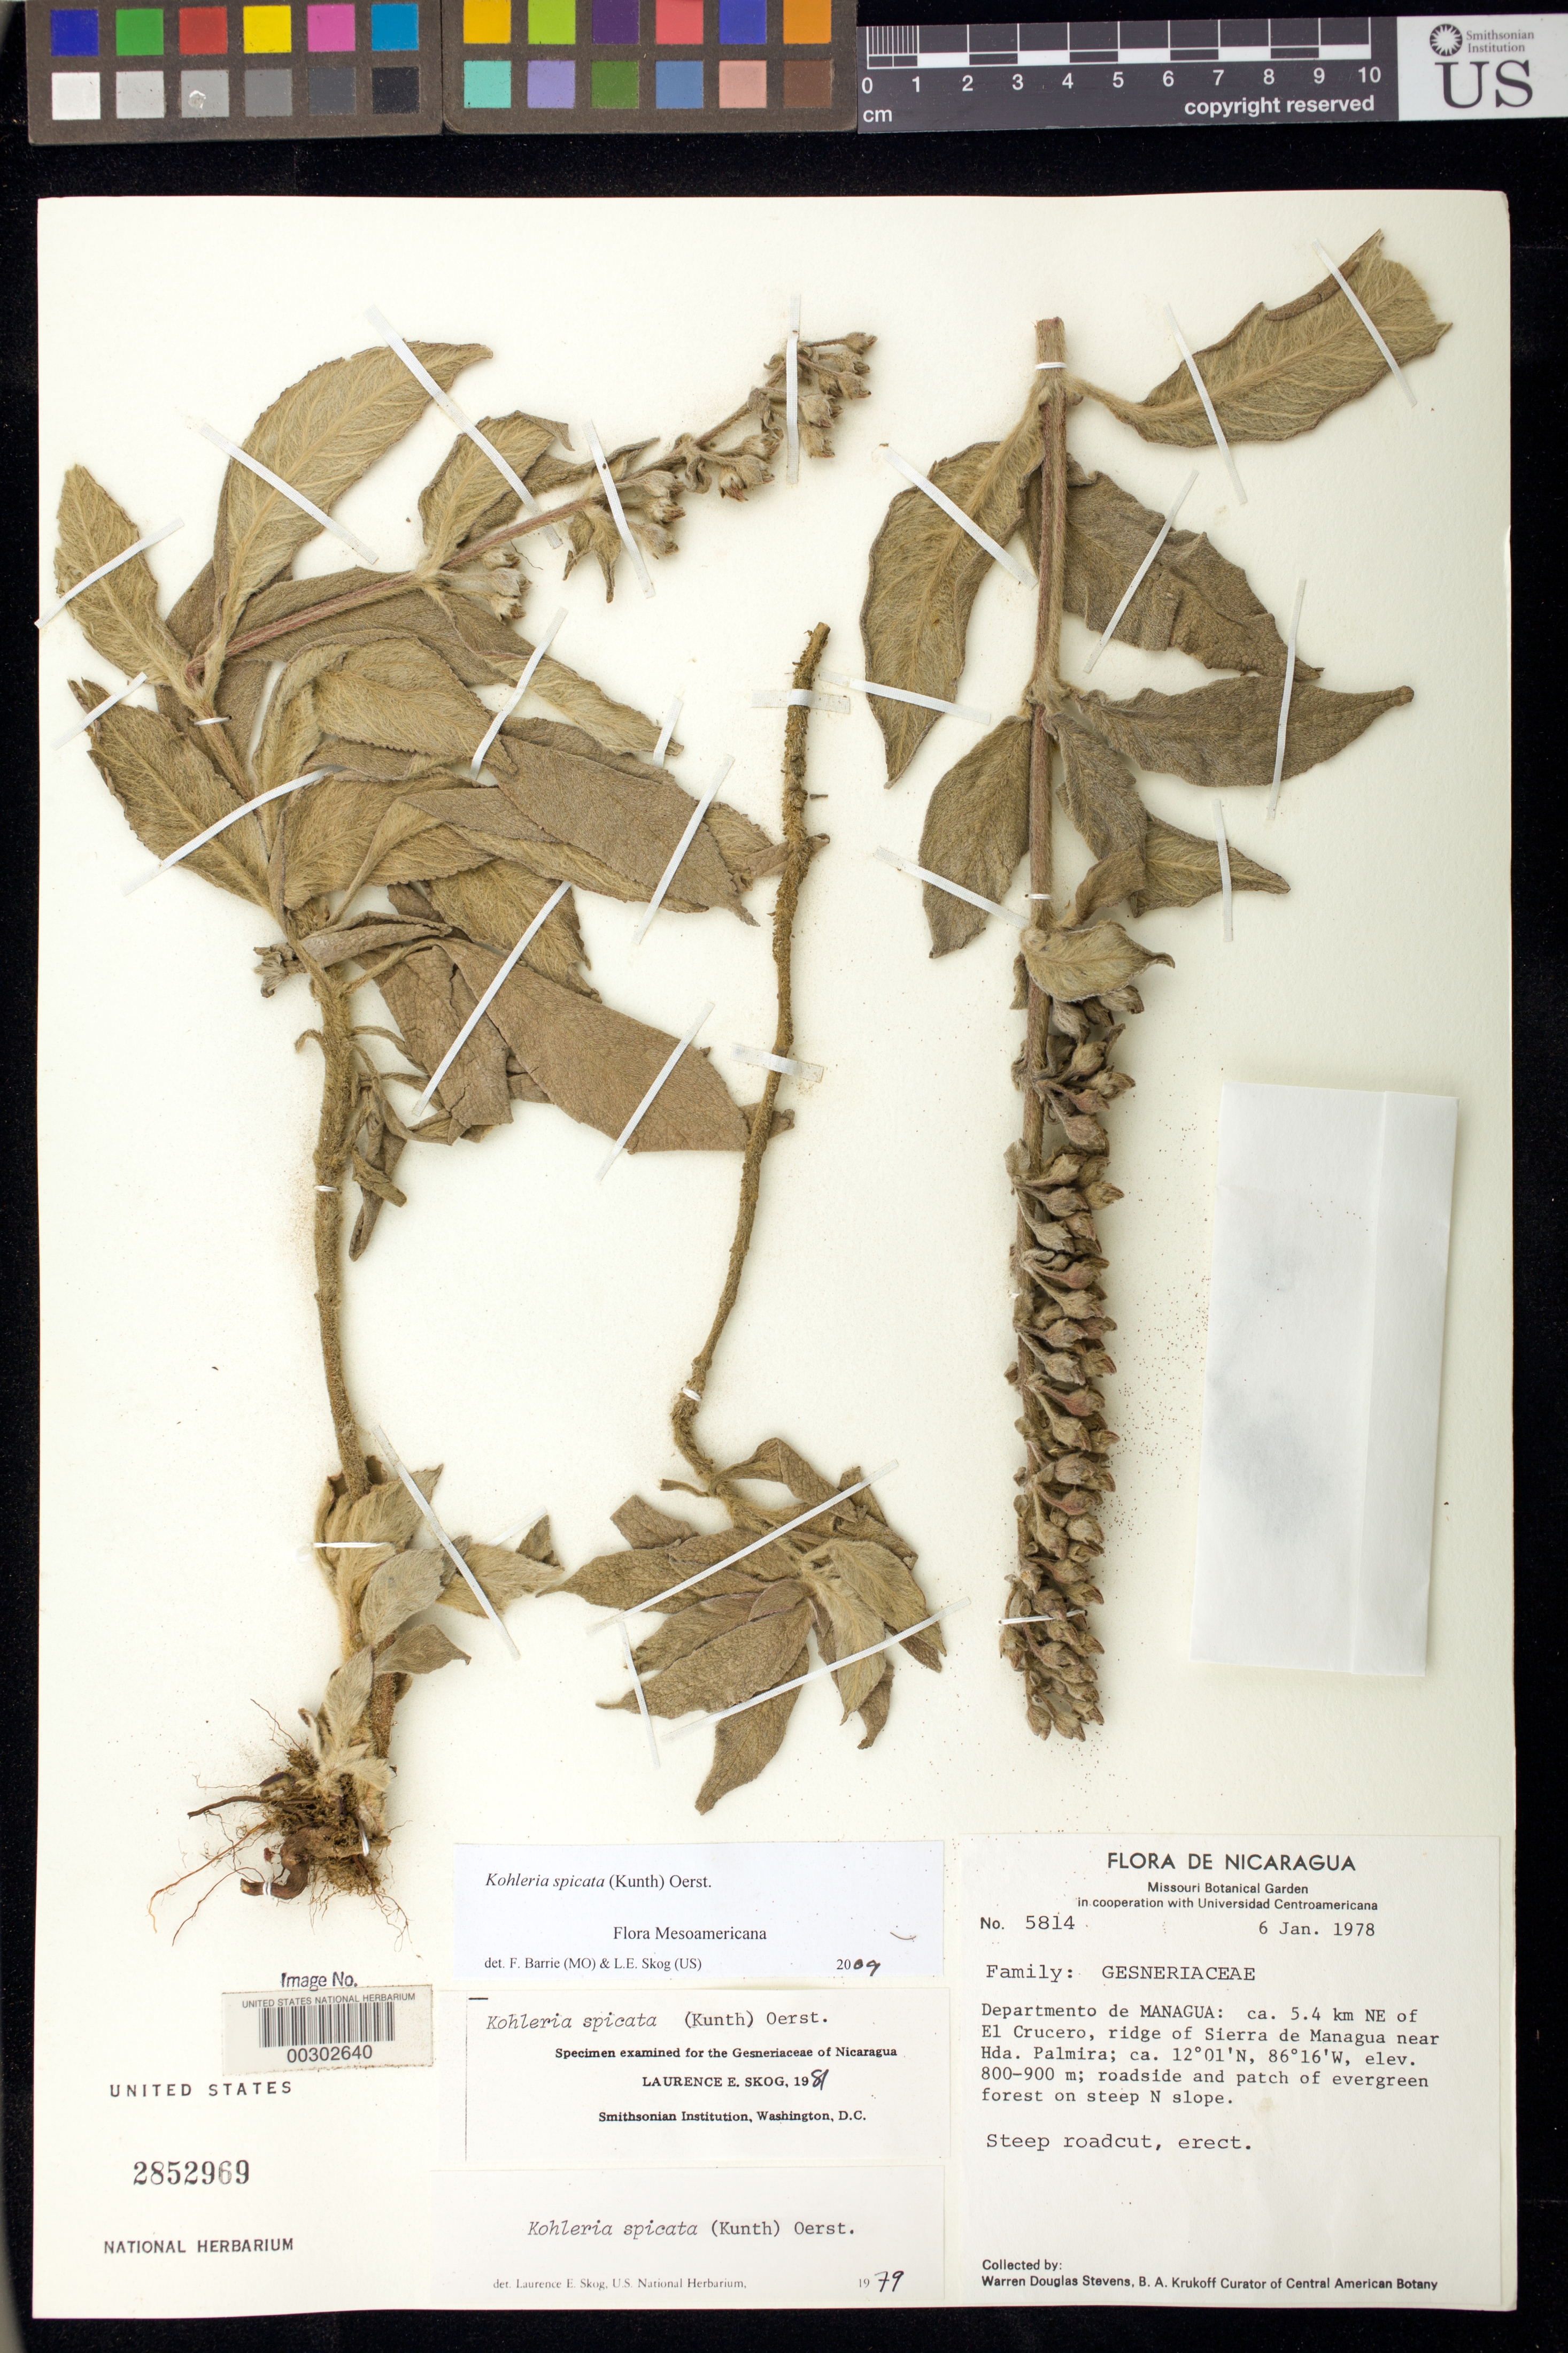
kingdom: Plantae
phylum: Tracheophyta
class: Magnoliopsida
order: Lamiales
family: Gesneriaceae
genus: Kohleria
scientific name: Kohleria spicata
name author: (Kunth) Oerst.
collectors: W. D. Stevens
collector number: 5814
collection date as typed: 06 Jan 1978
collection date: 1978-01-06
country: Nicaragua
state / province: Managua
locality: Ca 5.4 km NE of El Crucero, ridge of Sierra de Managua near Hda Palmira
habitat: Roadside and patch of evergreen forest on steep N slope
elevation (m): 800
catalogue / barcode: US 2852969